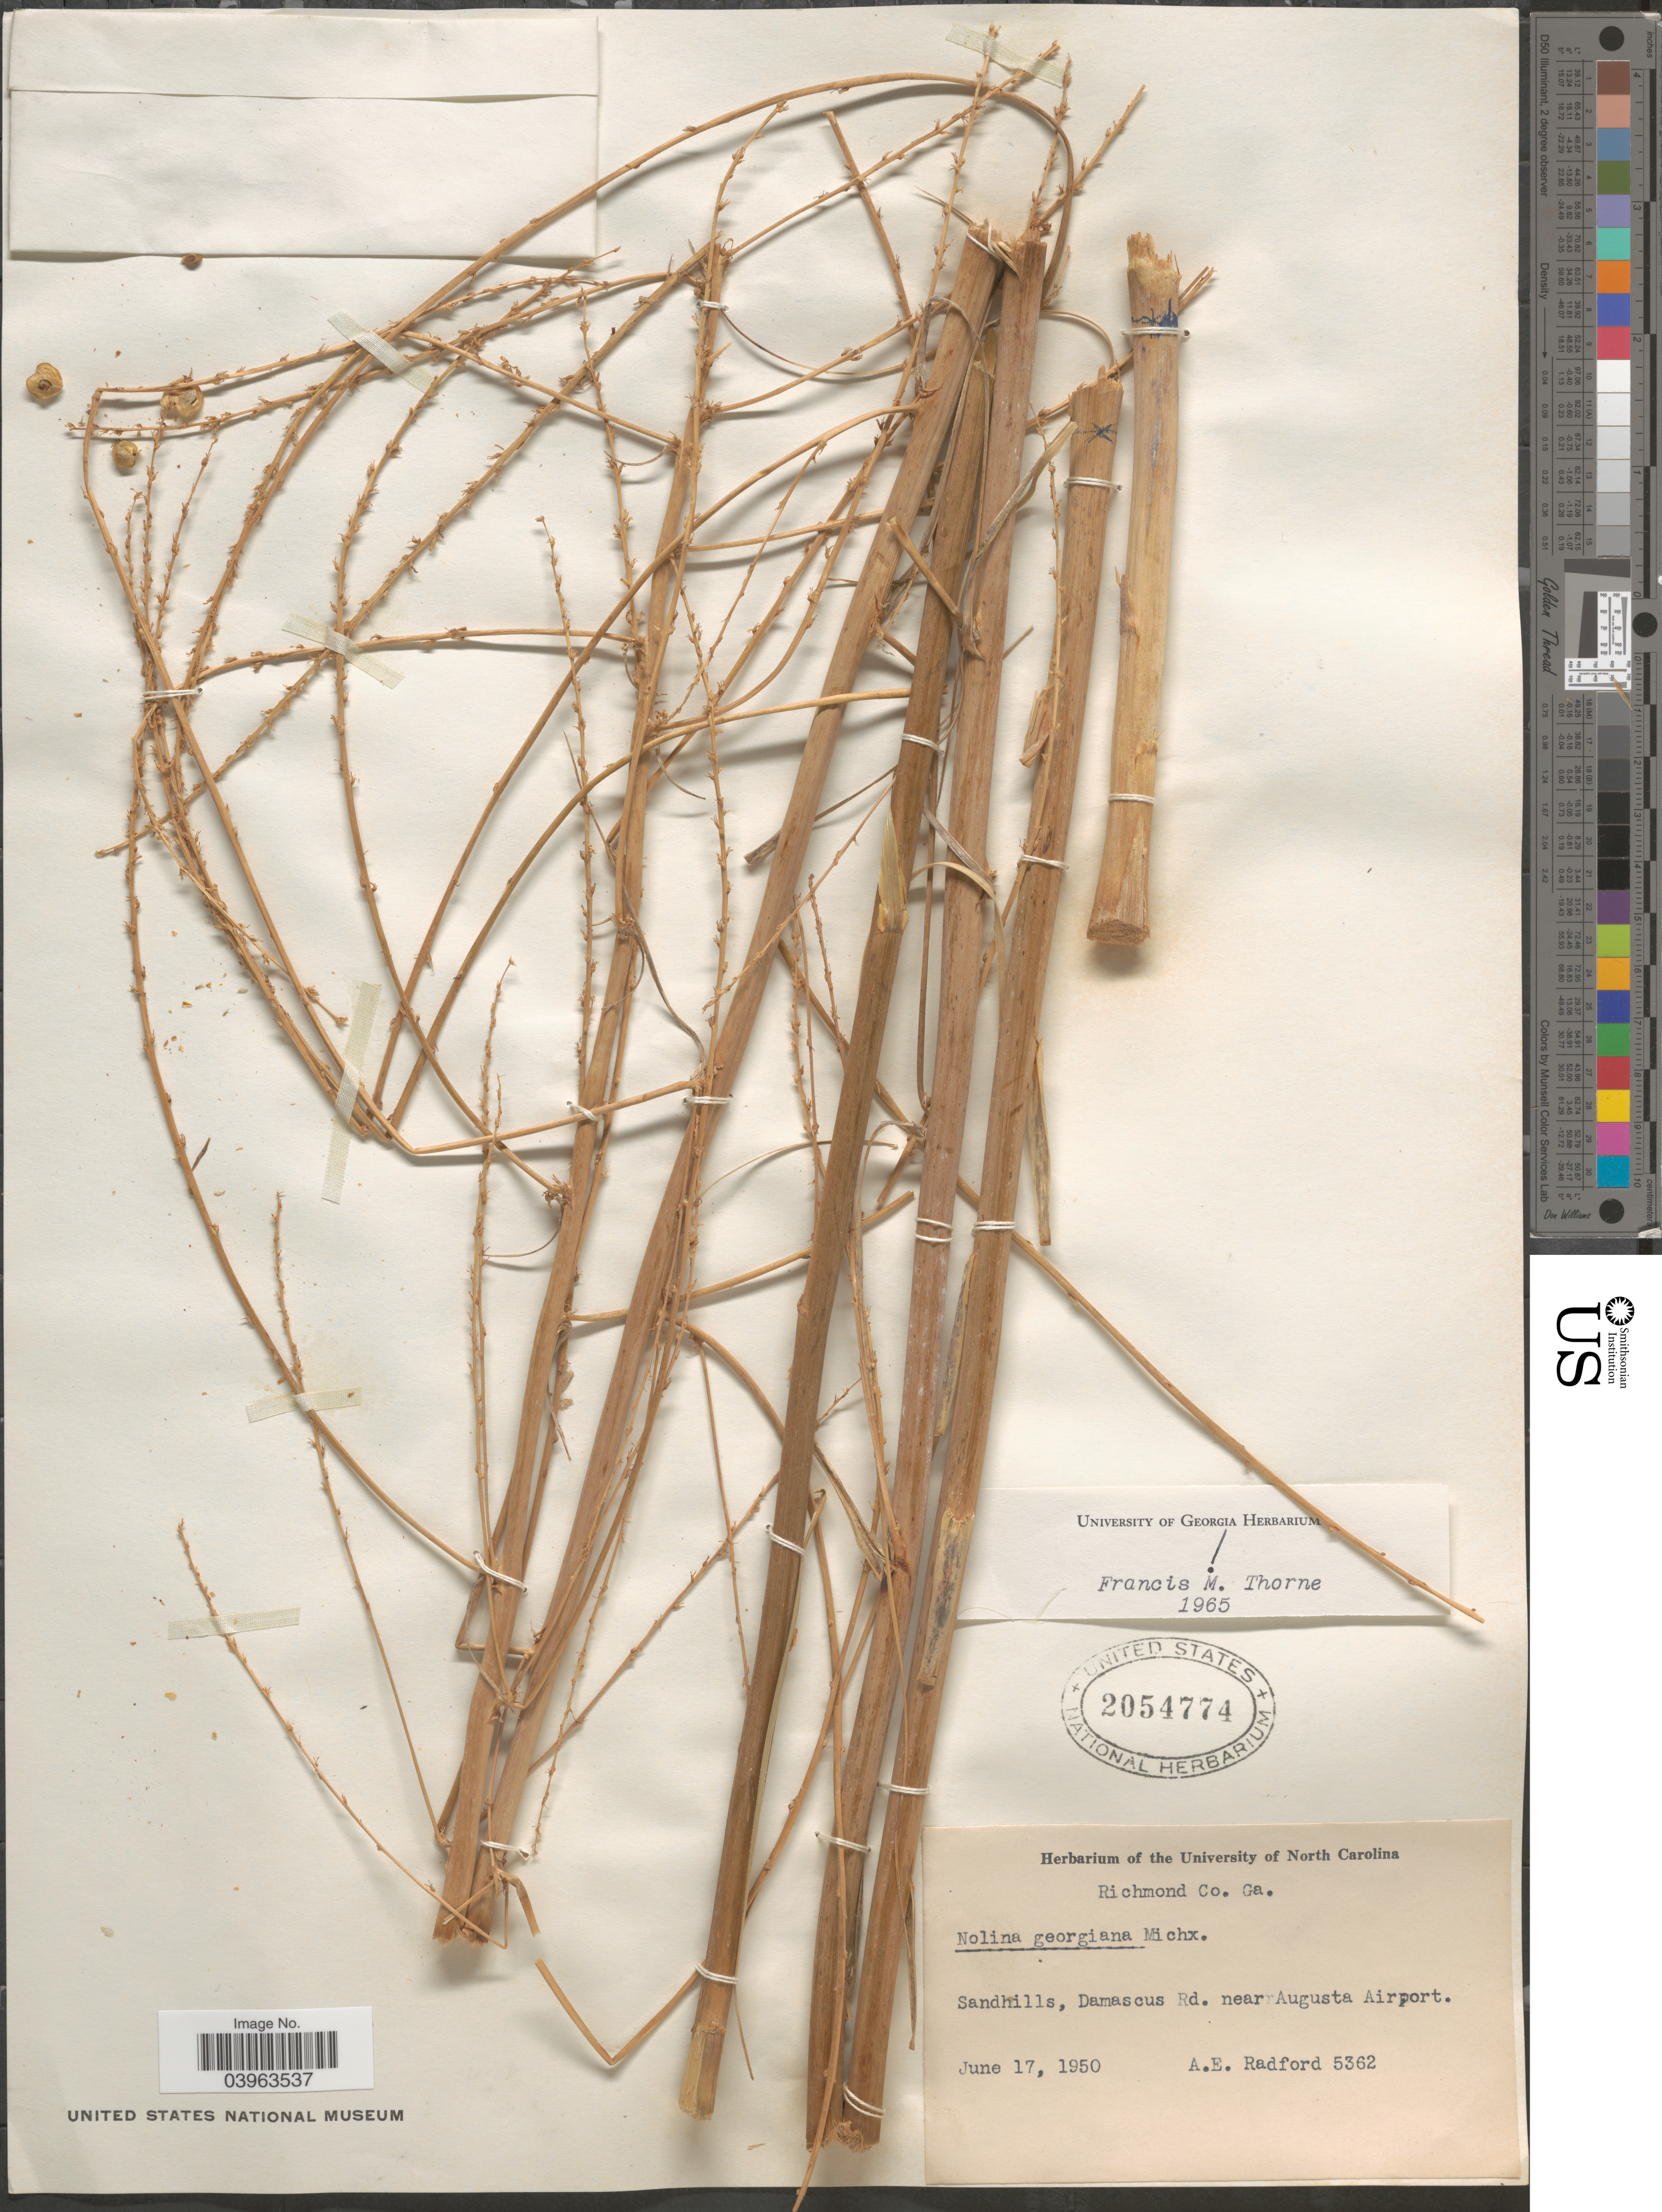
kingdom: Plantae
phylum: Tracheophyta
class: Liliopsida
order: Asparagales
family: Asparagaceae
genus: Nolina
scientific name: Nolina georgiana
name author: Michx.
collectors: A. E. Radford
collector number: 5362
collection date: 1950-06-17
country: United States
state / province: Georgia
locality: Richmond Co. Sandhills, Damascus Rd. near Augusta Airport.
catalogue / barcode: US 2054774